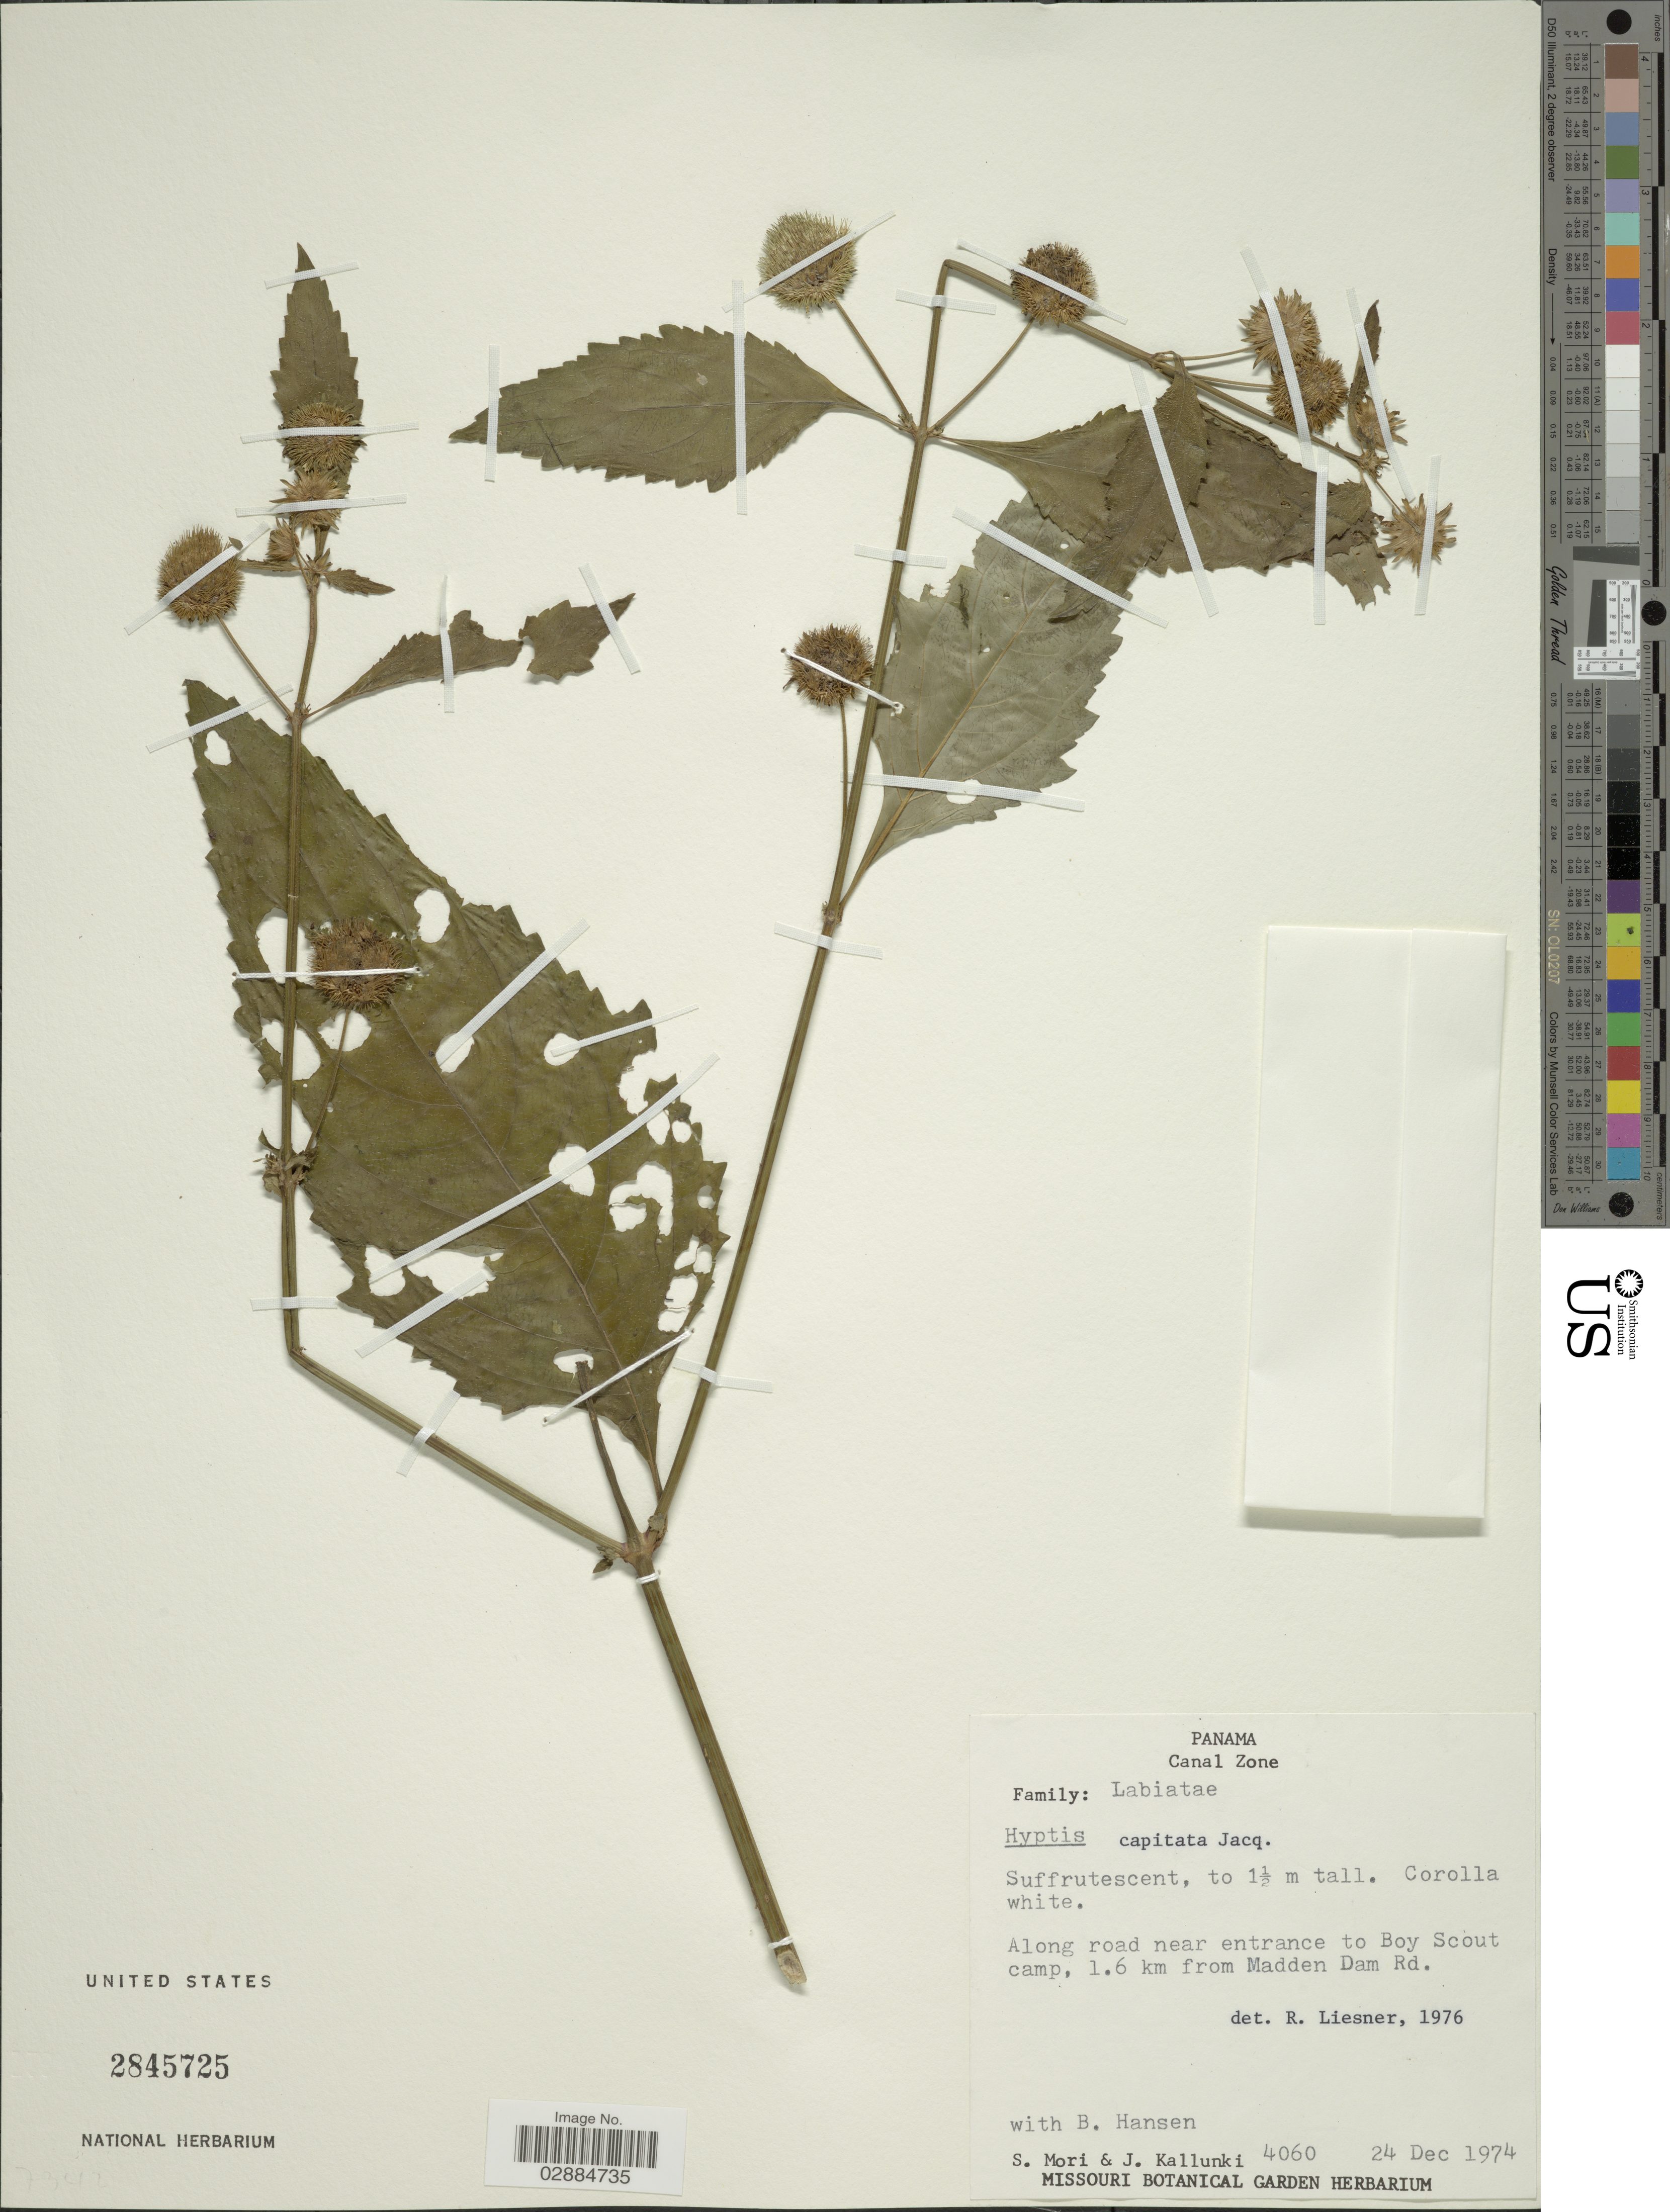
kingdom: Plantae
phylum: Tracheophyta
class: Magnoliopsida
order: Lamiales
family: Lamiaceae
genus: Hyptis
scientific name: Hyptis capitata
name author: Jacq.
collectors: S. Mori, J. Kallunki & B. Hansen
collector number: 4060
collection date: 1974-11-24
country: Panama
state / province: Colón / Panamá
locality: Canal Zone, Along road near entrance to Boy Scout camp, 1.6 km from Madden Dam Rd.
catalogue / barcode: US 2845725